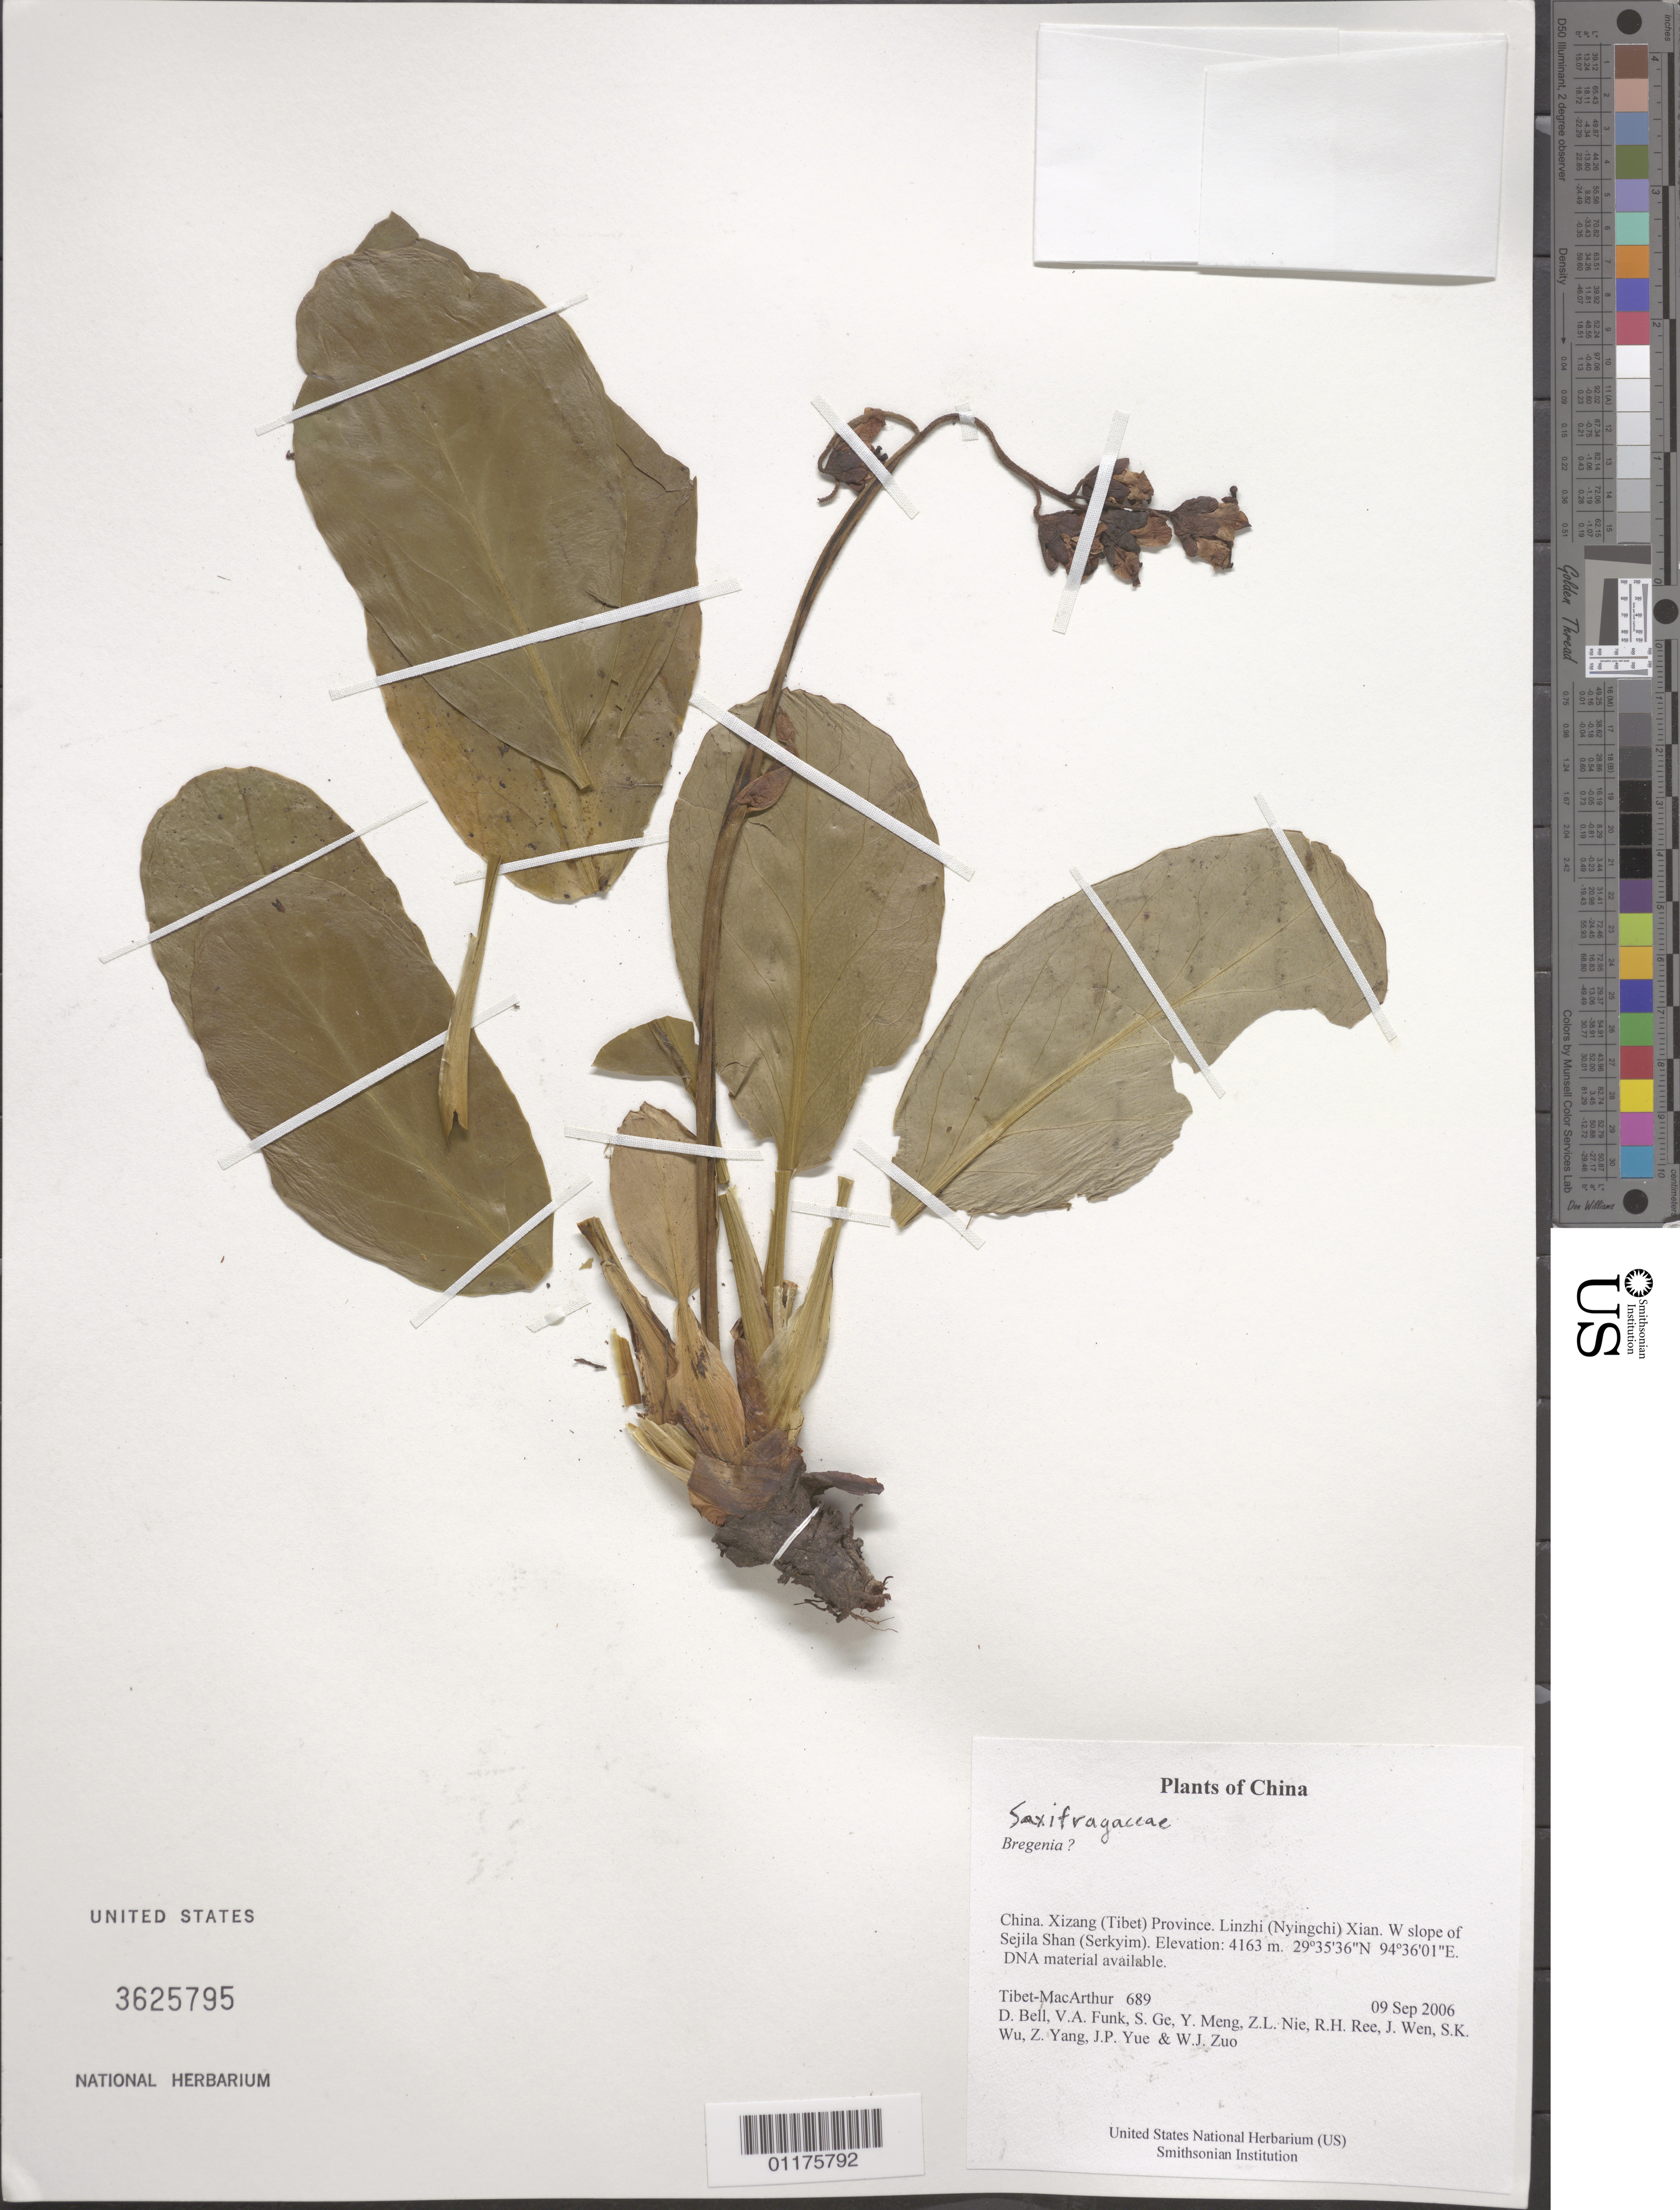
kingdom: Plantae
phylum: Tracheophyta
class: Magnoliopsida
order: Saxifragales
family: Saxifragaceae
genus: Bergenia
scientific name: Bergenia sp.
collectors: Tibet-MacArthur, D. A. Bell, V. Funk, S. Ge, Y. Meng, Z. Nie, R. Ree, J. Wen, S. K. Wu, Z. Yang, J. Yue & W. Zuo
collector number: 689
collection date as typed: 09 Sep 2006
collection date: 2006-09-09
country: China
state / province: Xizang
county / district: Linzhi (Nyingchi) Xian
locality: W slope of Sejila Shan (Serkyim).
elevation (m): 4163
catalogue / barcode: US 3625795